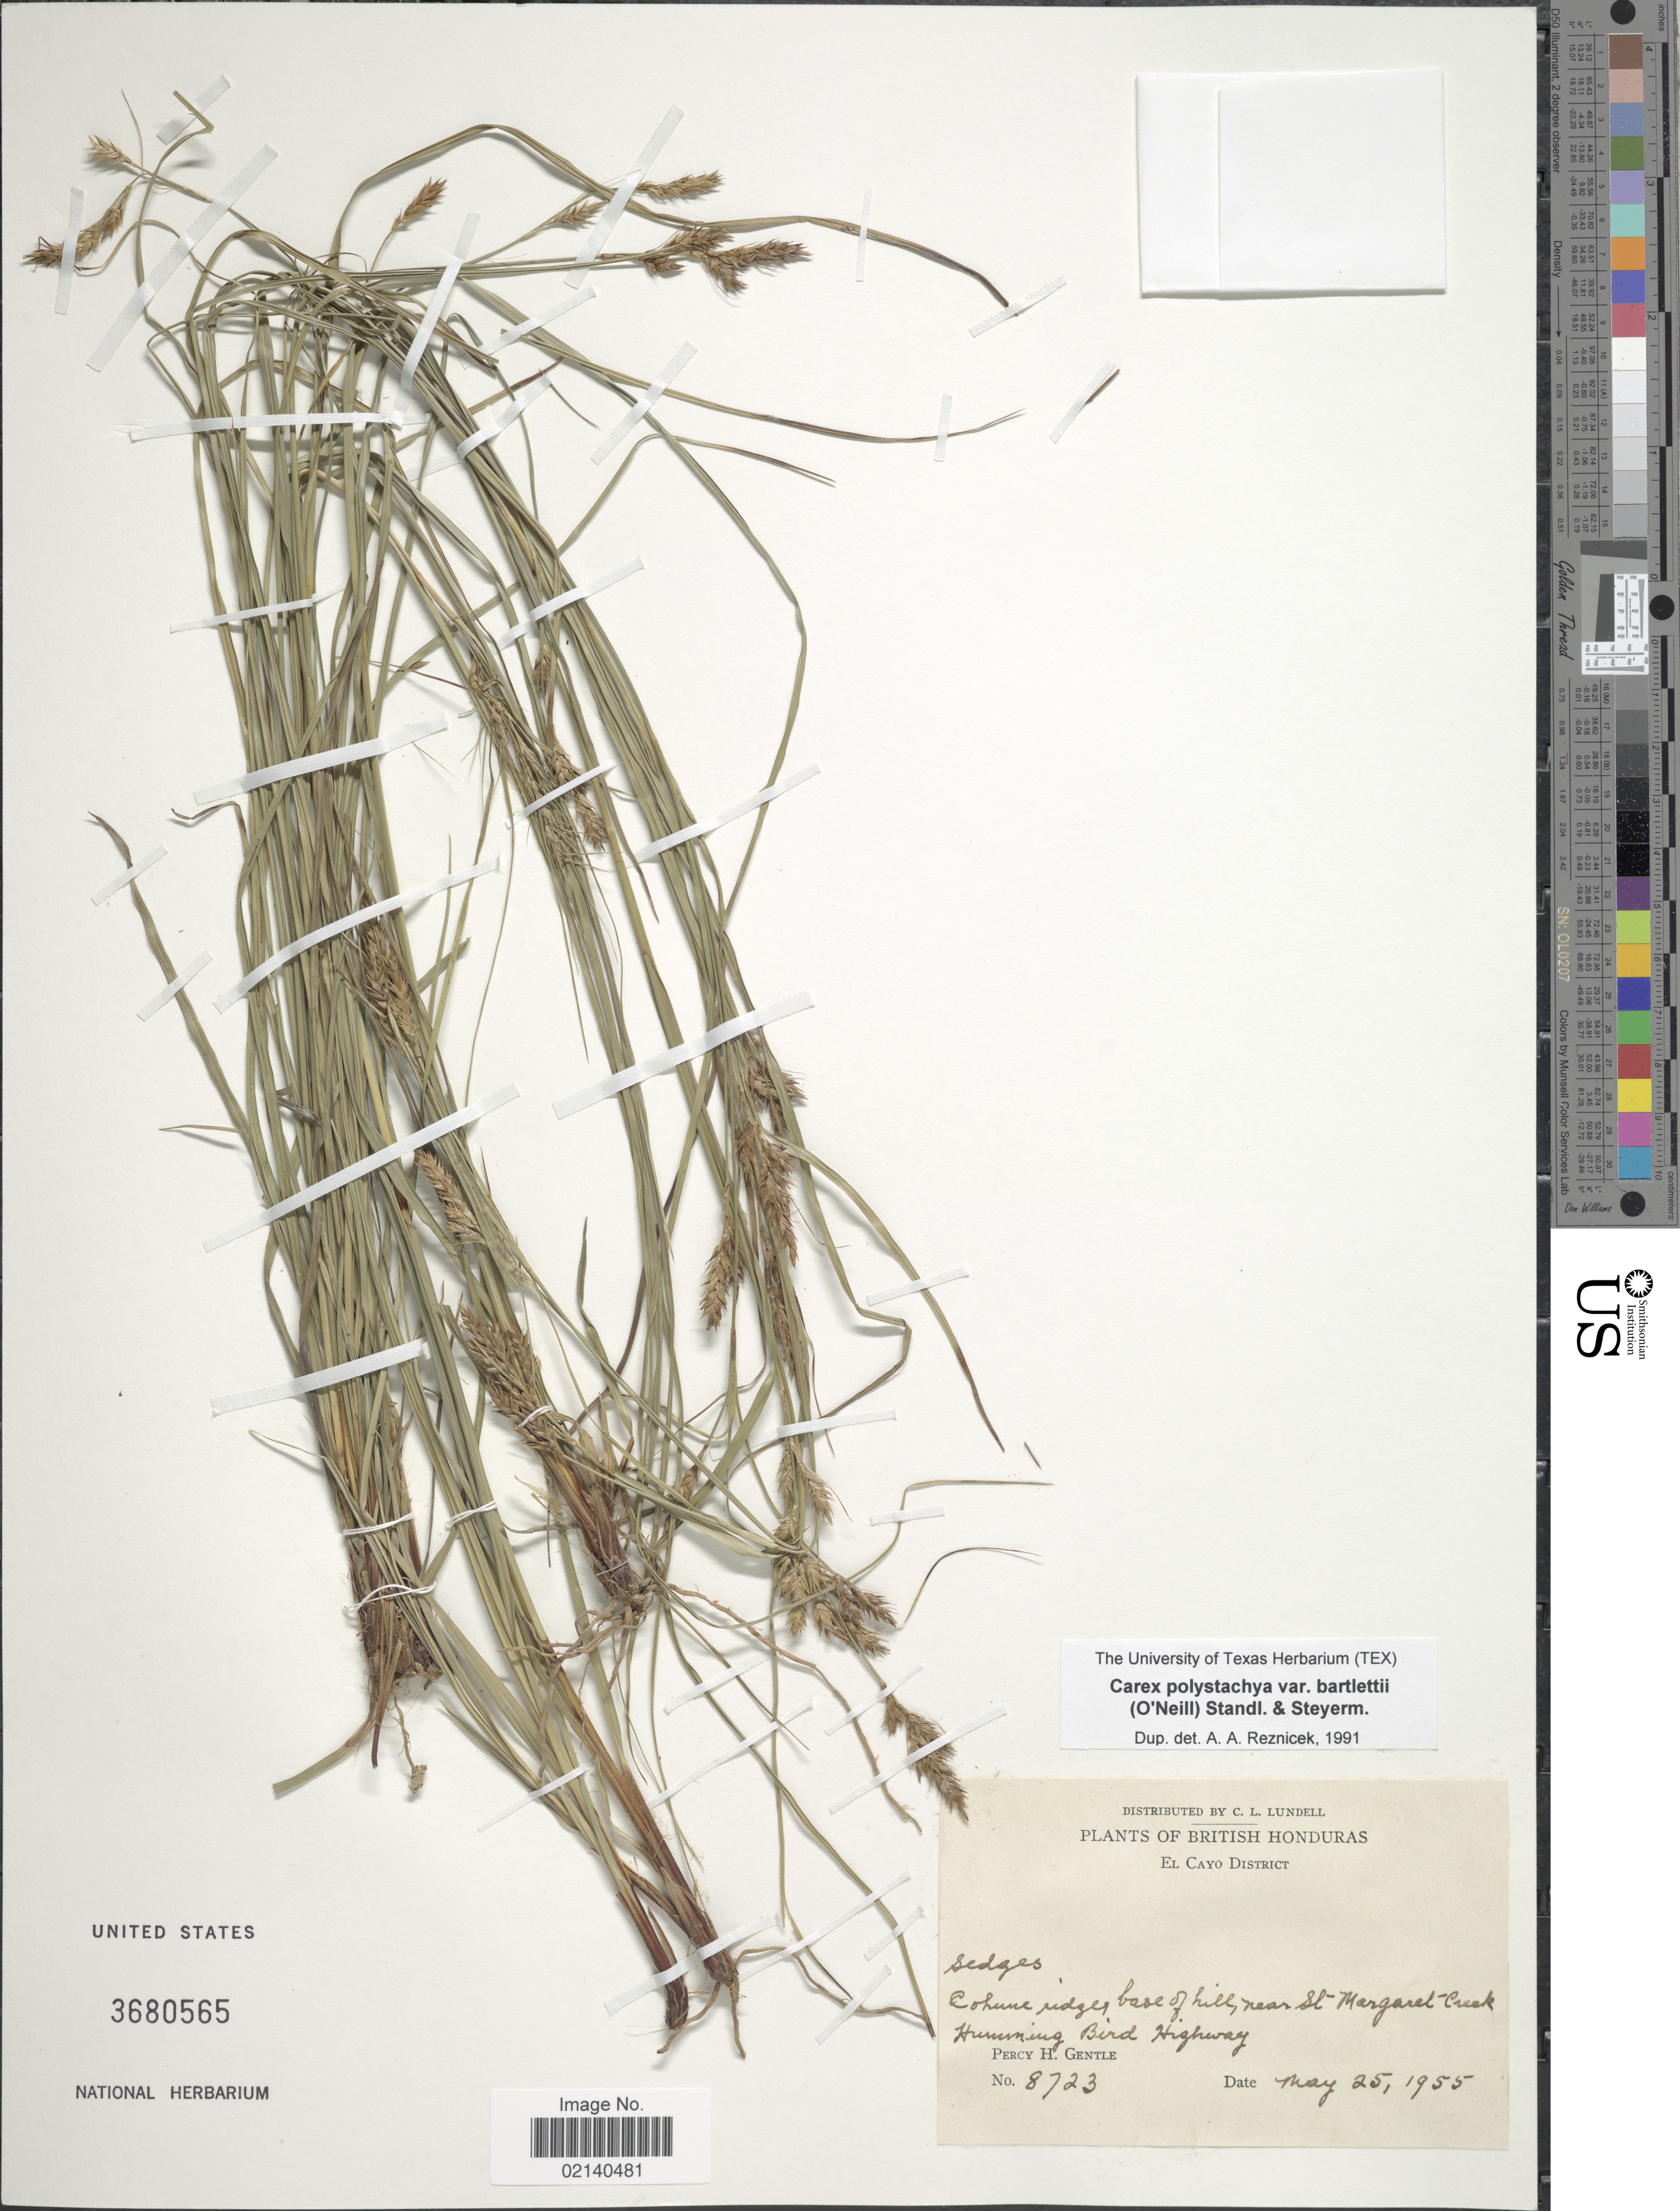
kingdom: Plantae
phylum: Tracheophyta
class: Liliopsida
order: Poales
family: Cyperaceae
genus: Carex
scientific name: Carex polystachya var. bartlettii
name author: (O'Neill) Standl. & Steyerm.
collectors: P. H. Gentle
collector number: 8723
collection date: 1955-05-25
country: Belize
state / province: Cayo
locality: British Honduras, El Cayo District, Cohune ridge, base of hill, near St. Margaret Creek Humming Bird Highway.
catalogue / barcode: US 3680565